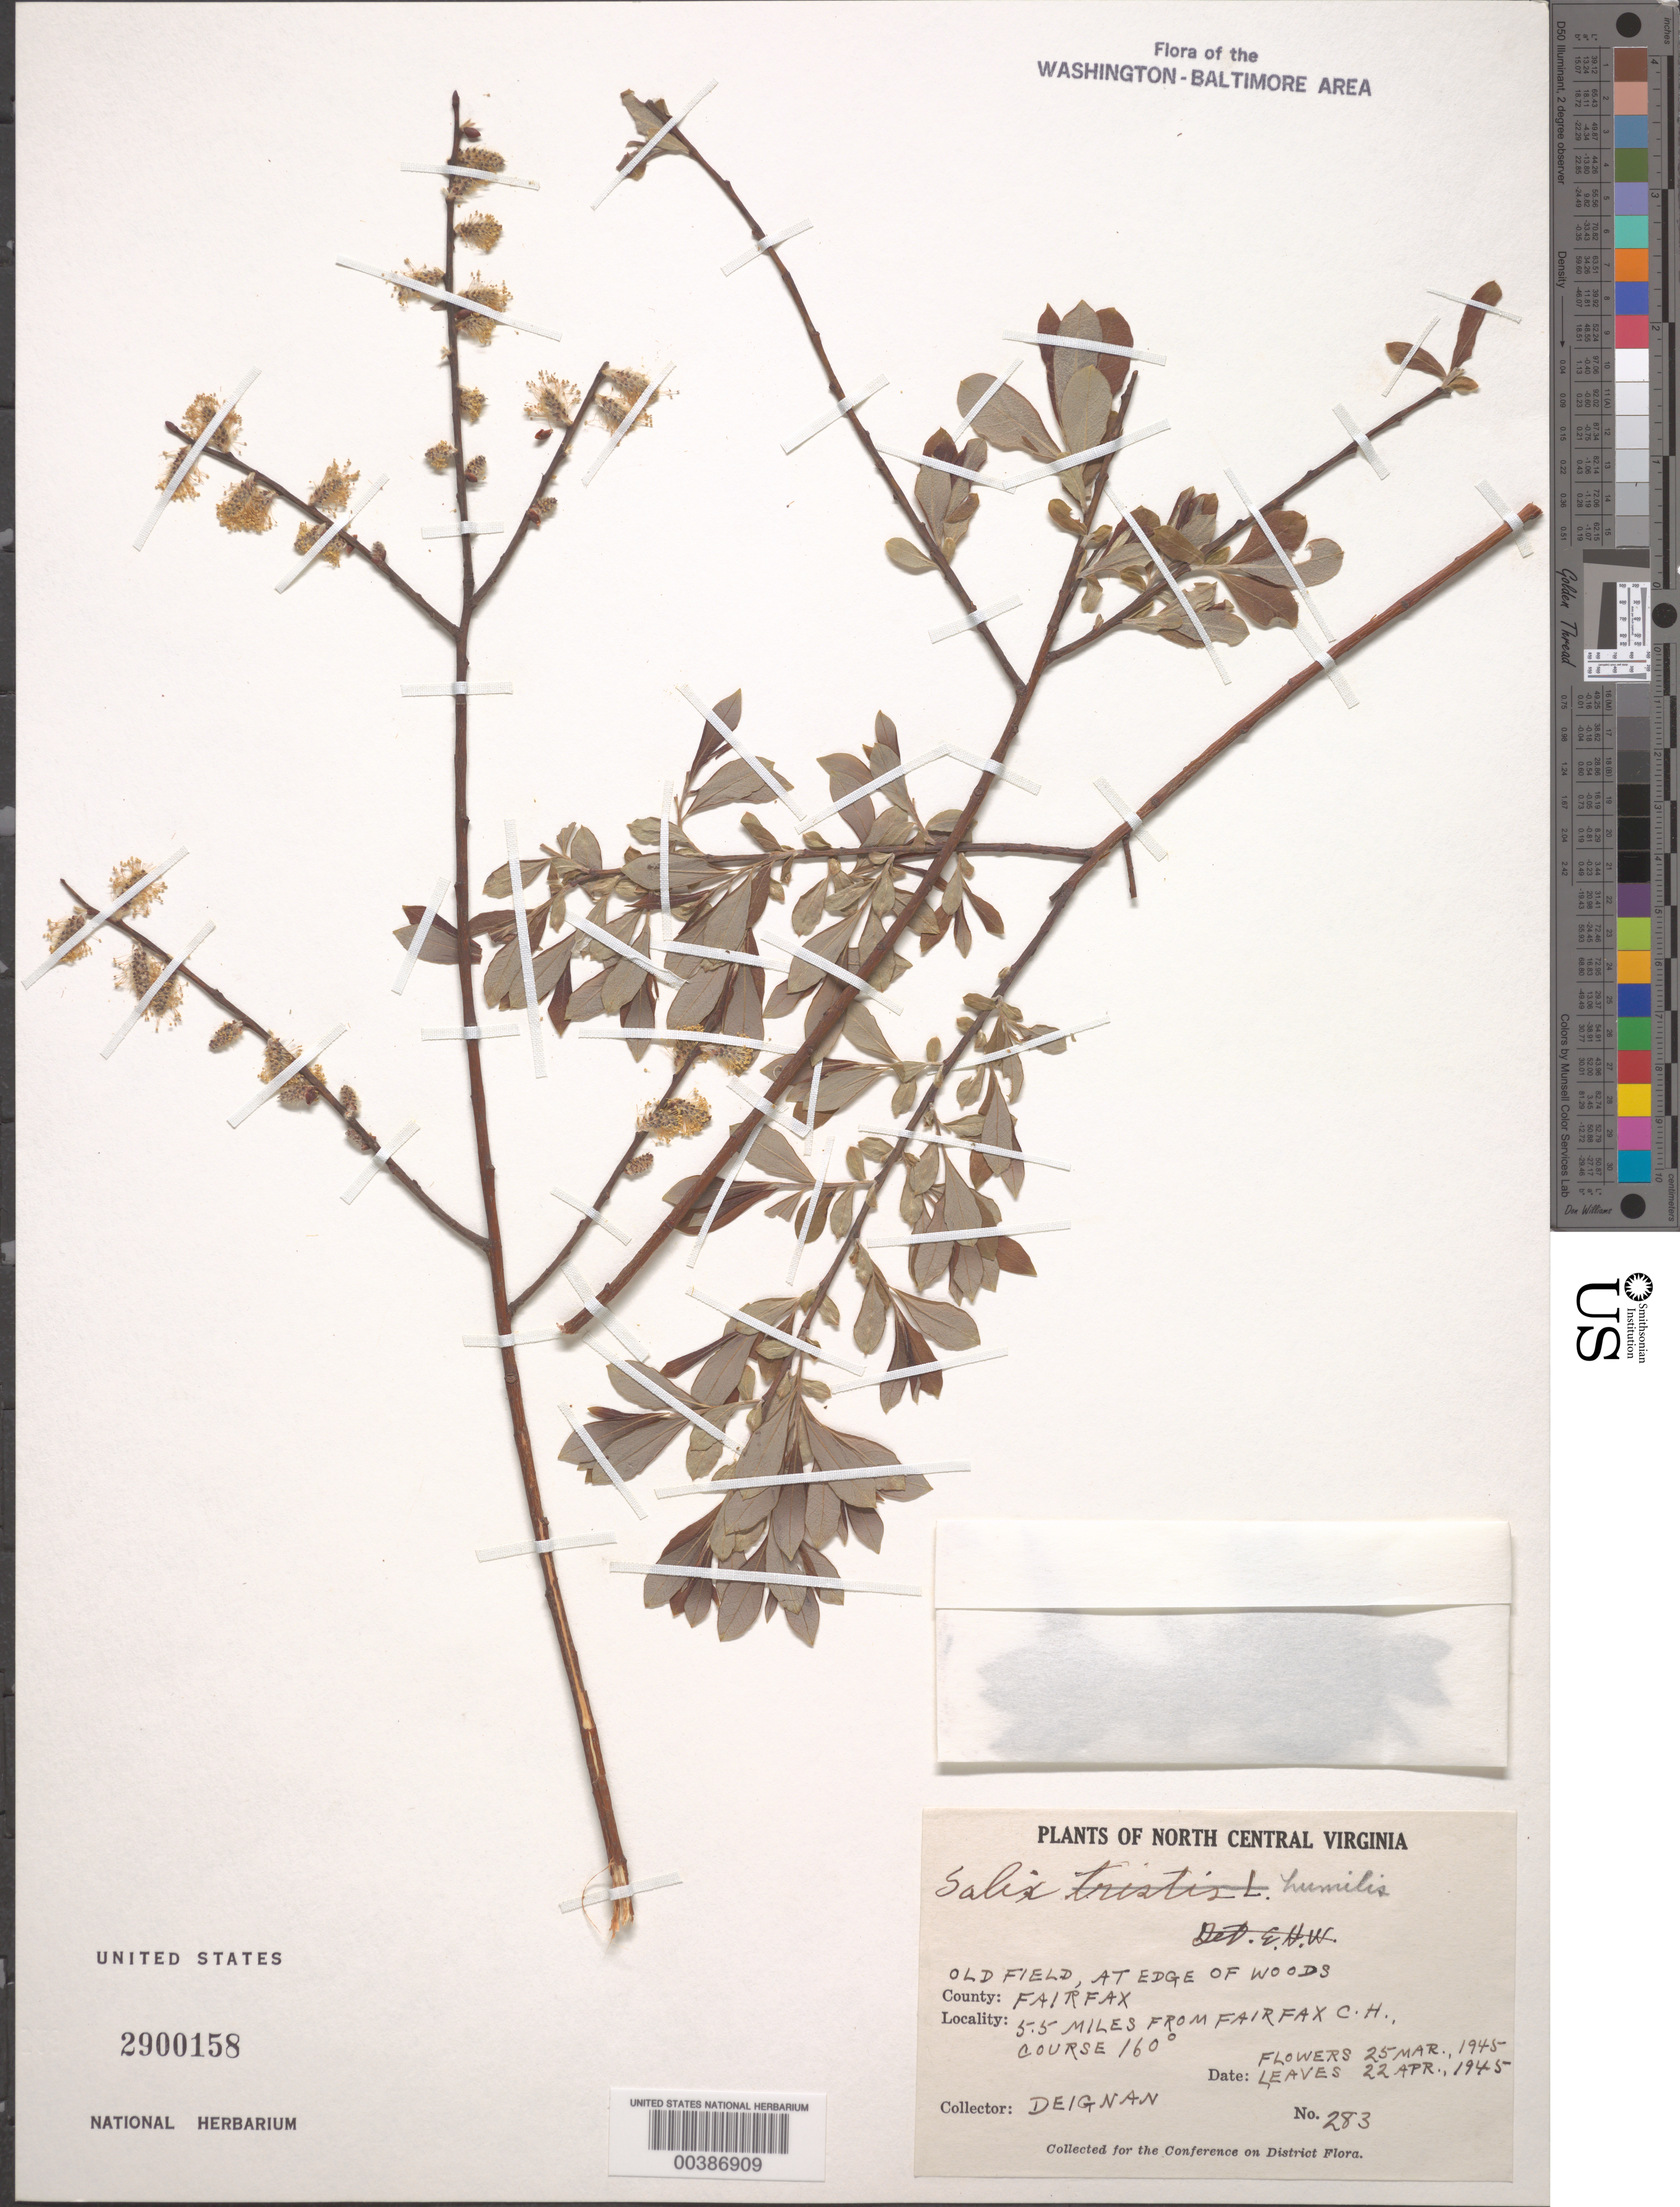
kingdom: Plantae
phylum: Tracheophyta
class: Magnoliopsida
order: Malpighiales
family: Salicaceae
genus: Salix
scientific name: Salix humilis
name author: Marshall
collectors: H. Deignan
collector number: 283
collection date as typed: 25 Mar 1945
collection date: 1945-03-25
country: United States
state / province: Virginia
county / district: Fairfax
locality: Old Field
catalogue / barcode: US 2900158